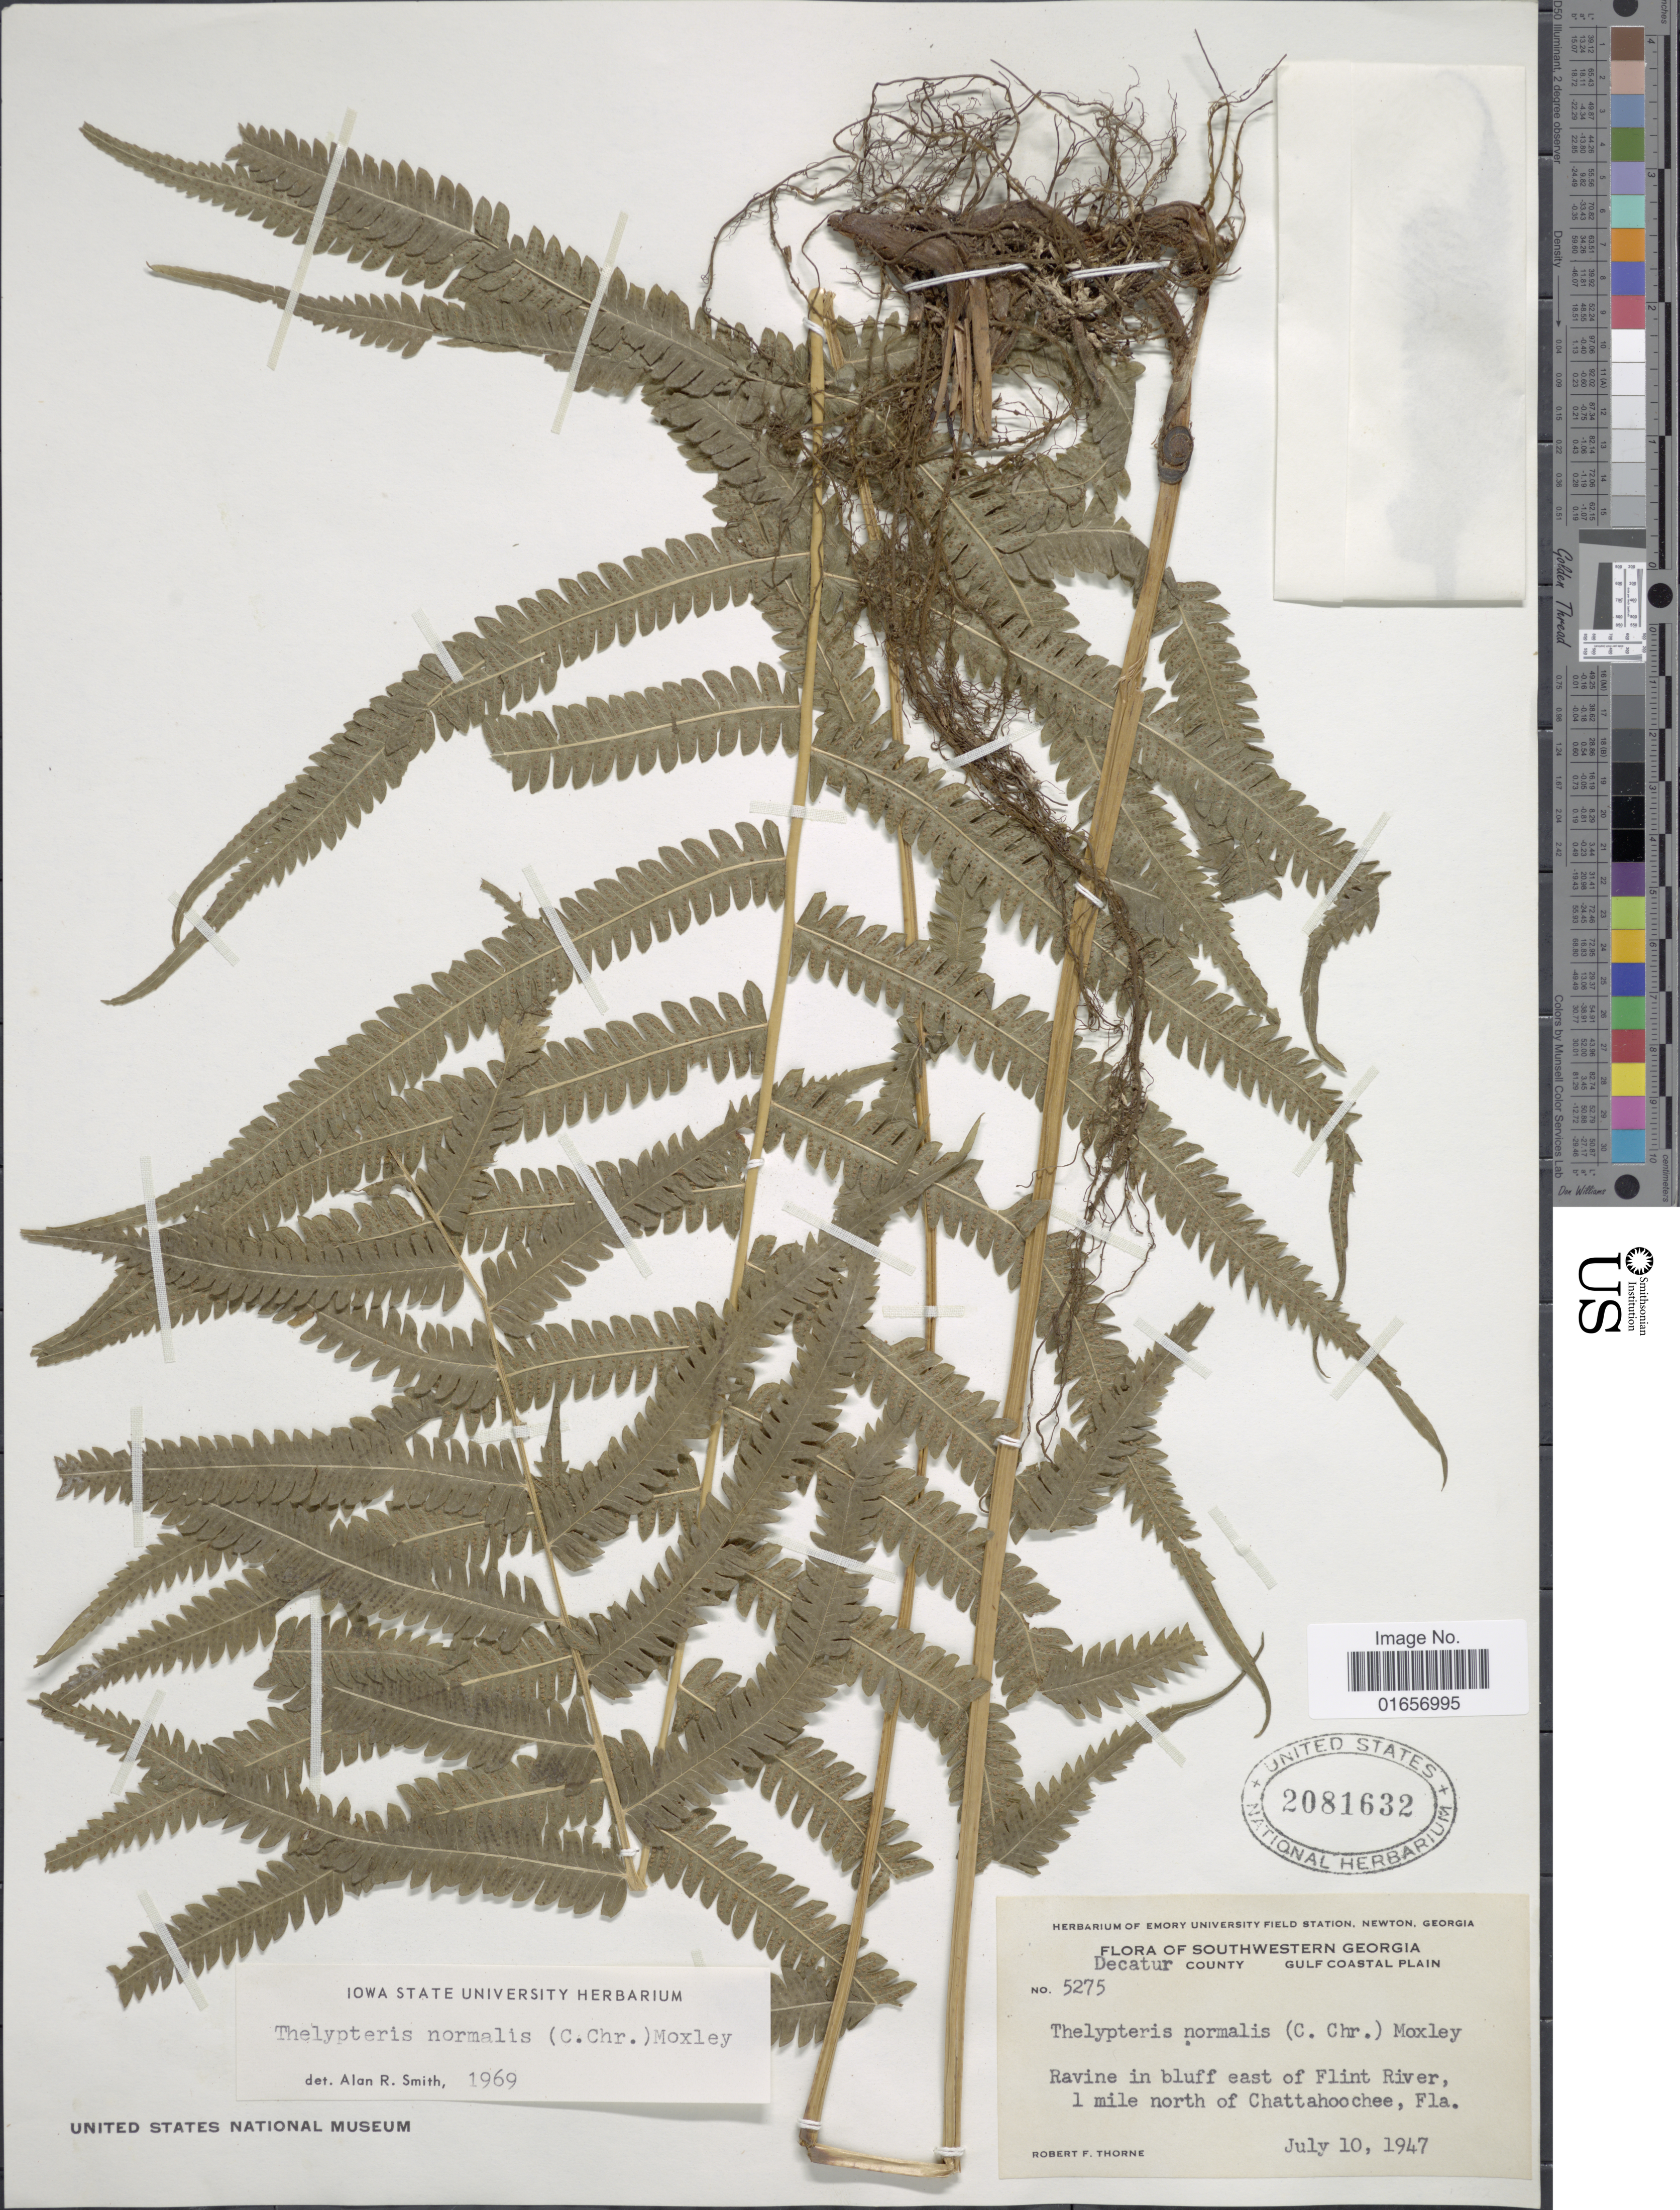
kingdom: Plantae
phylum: Tracheophyta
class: Polypodiopsida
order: Polypodiales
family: Thelypteridaceae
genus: Christella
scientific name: Christella kunthii comb. ined.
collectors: R. F. Thorne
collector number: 5275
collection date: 1947-07-10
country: United States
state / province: Georgia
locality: Soutwestern Georgia, Decatur County, Gulf Coastal Plain, ravine in bluff east of Flint River, 1 mile north of Chattahoochee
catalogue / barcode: US 2081632